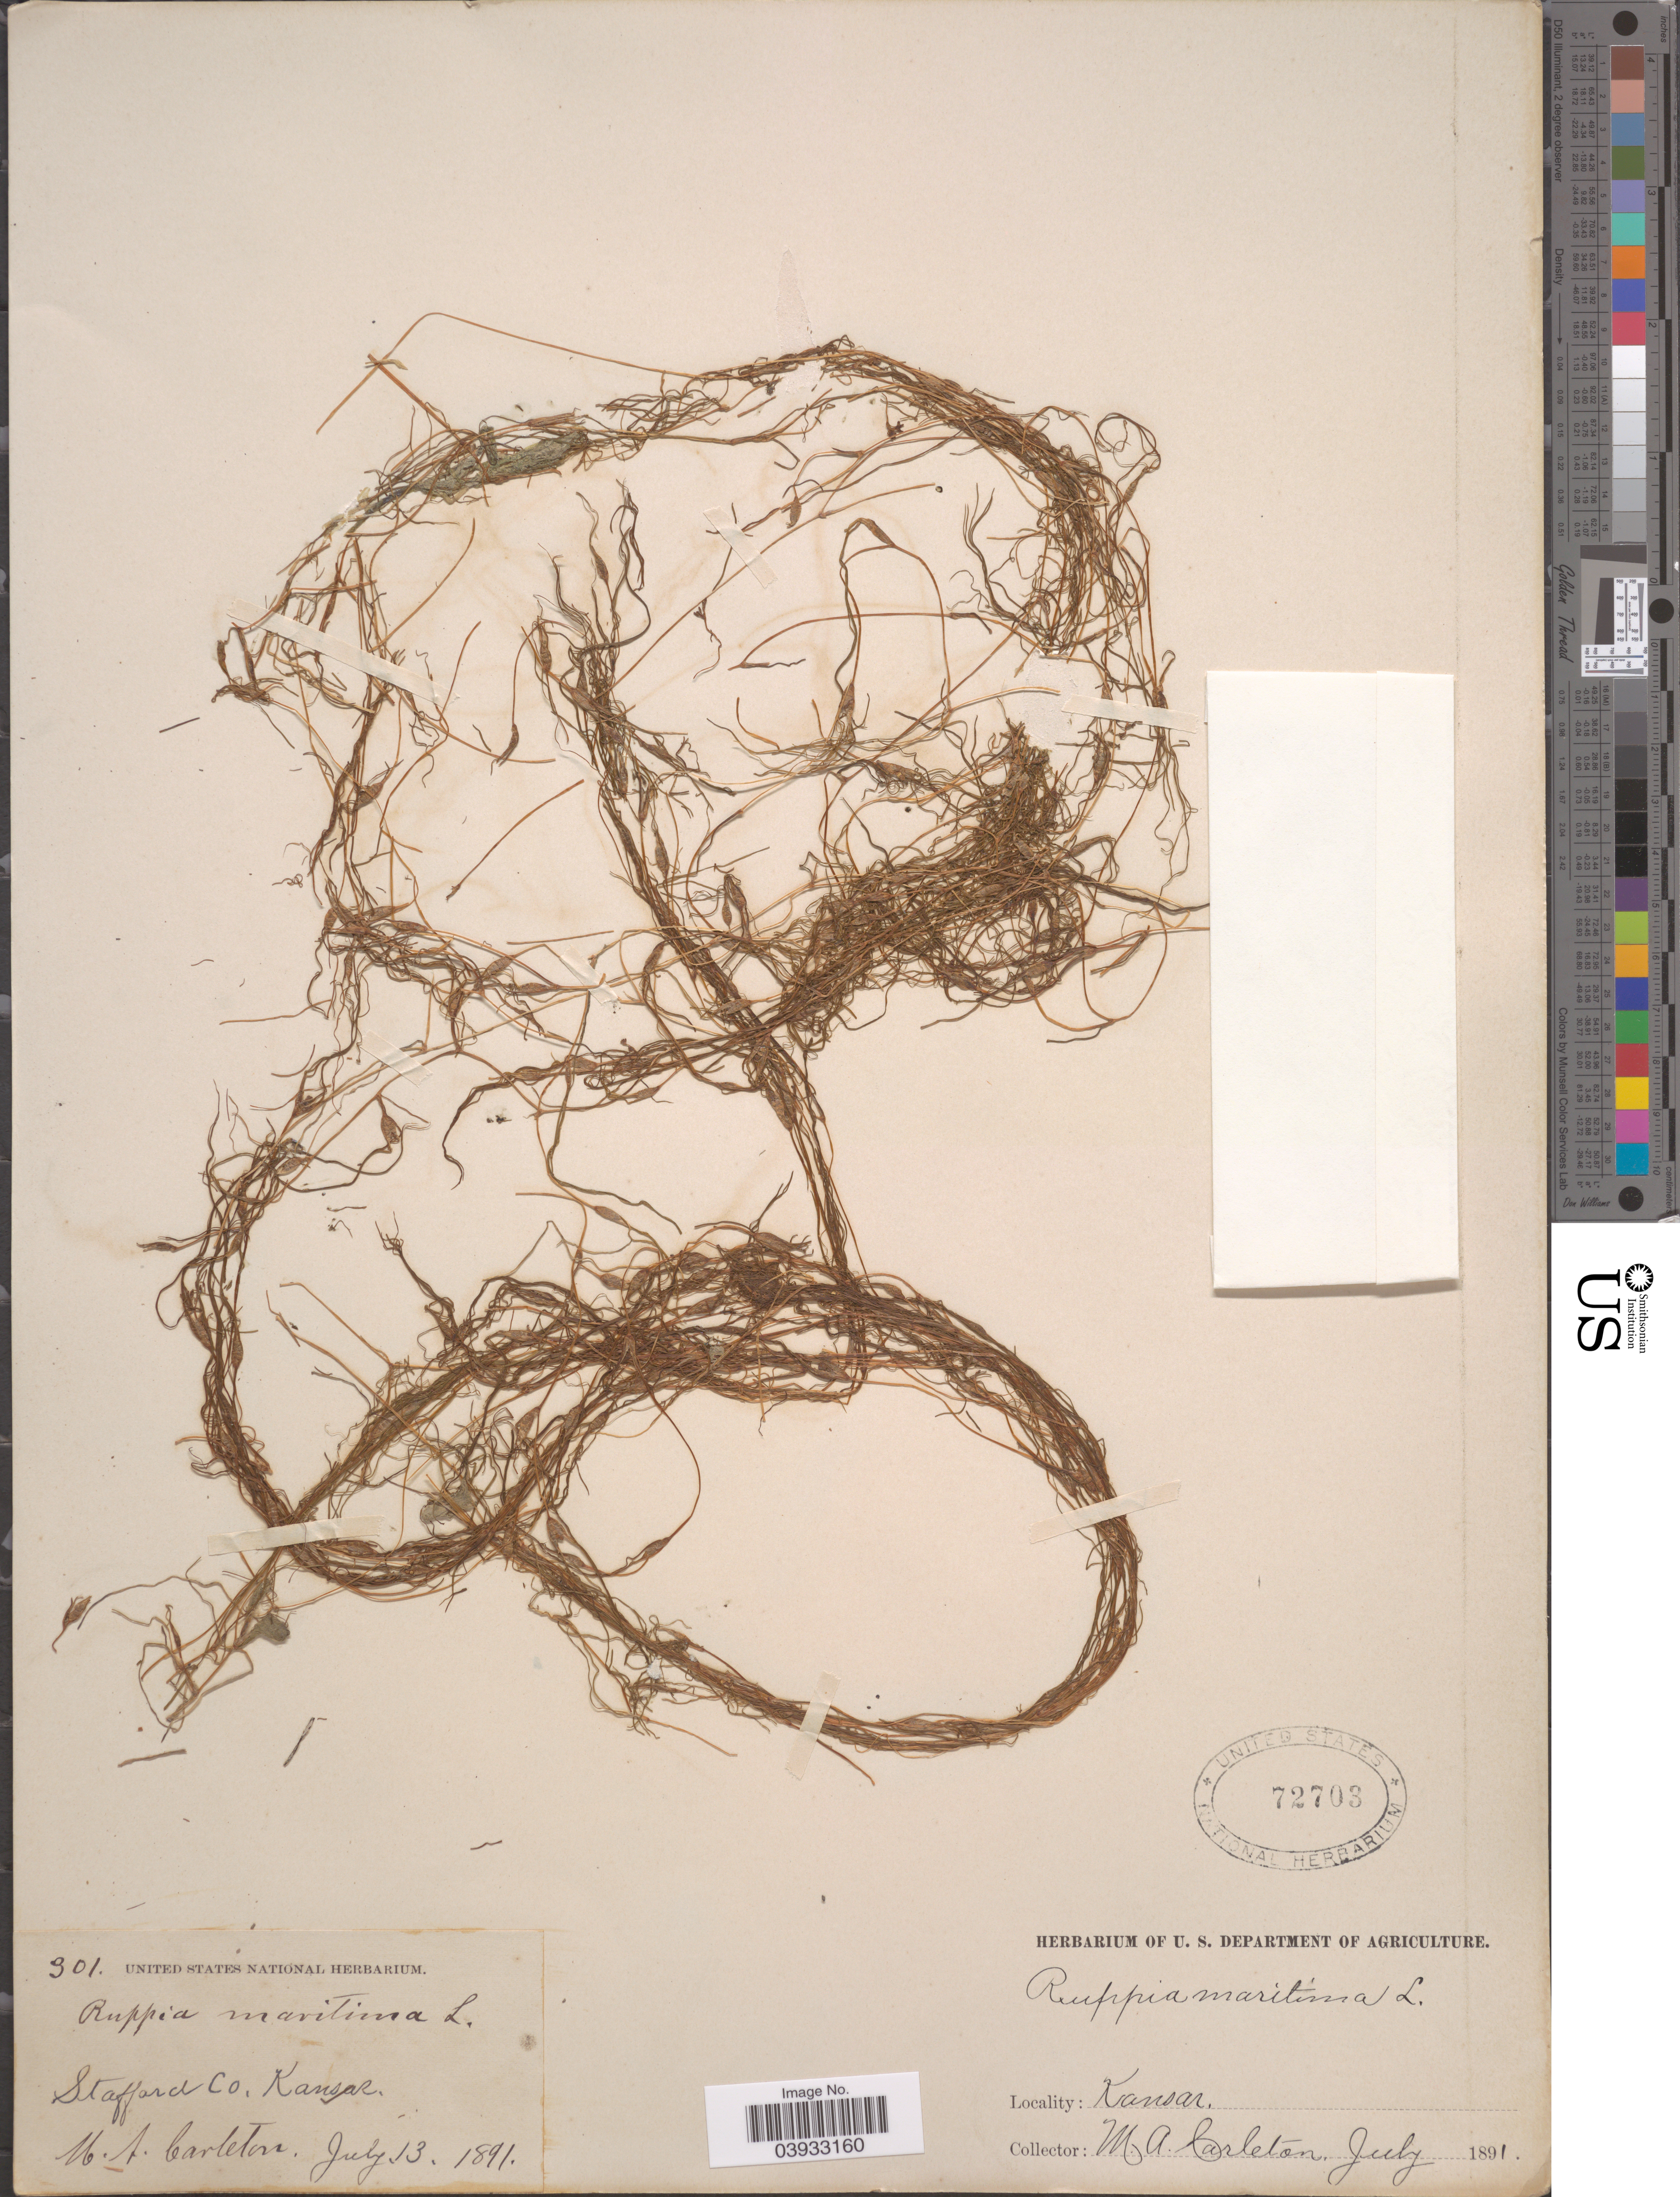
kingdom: Plantae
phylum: Tracheophyta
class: Liliopsida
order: Alismatales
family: Ruppiaceae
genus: Ruppia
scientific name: Ruppia maritima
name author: L.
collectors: M. A. Carleton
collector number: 301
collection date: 1891-07-13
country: United States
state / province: Kansas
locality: Staffard Co.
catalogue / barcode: US 72703